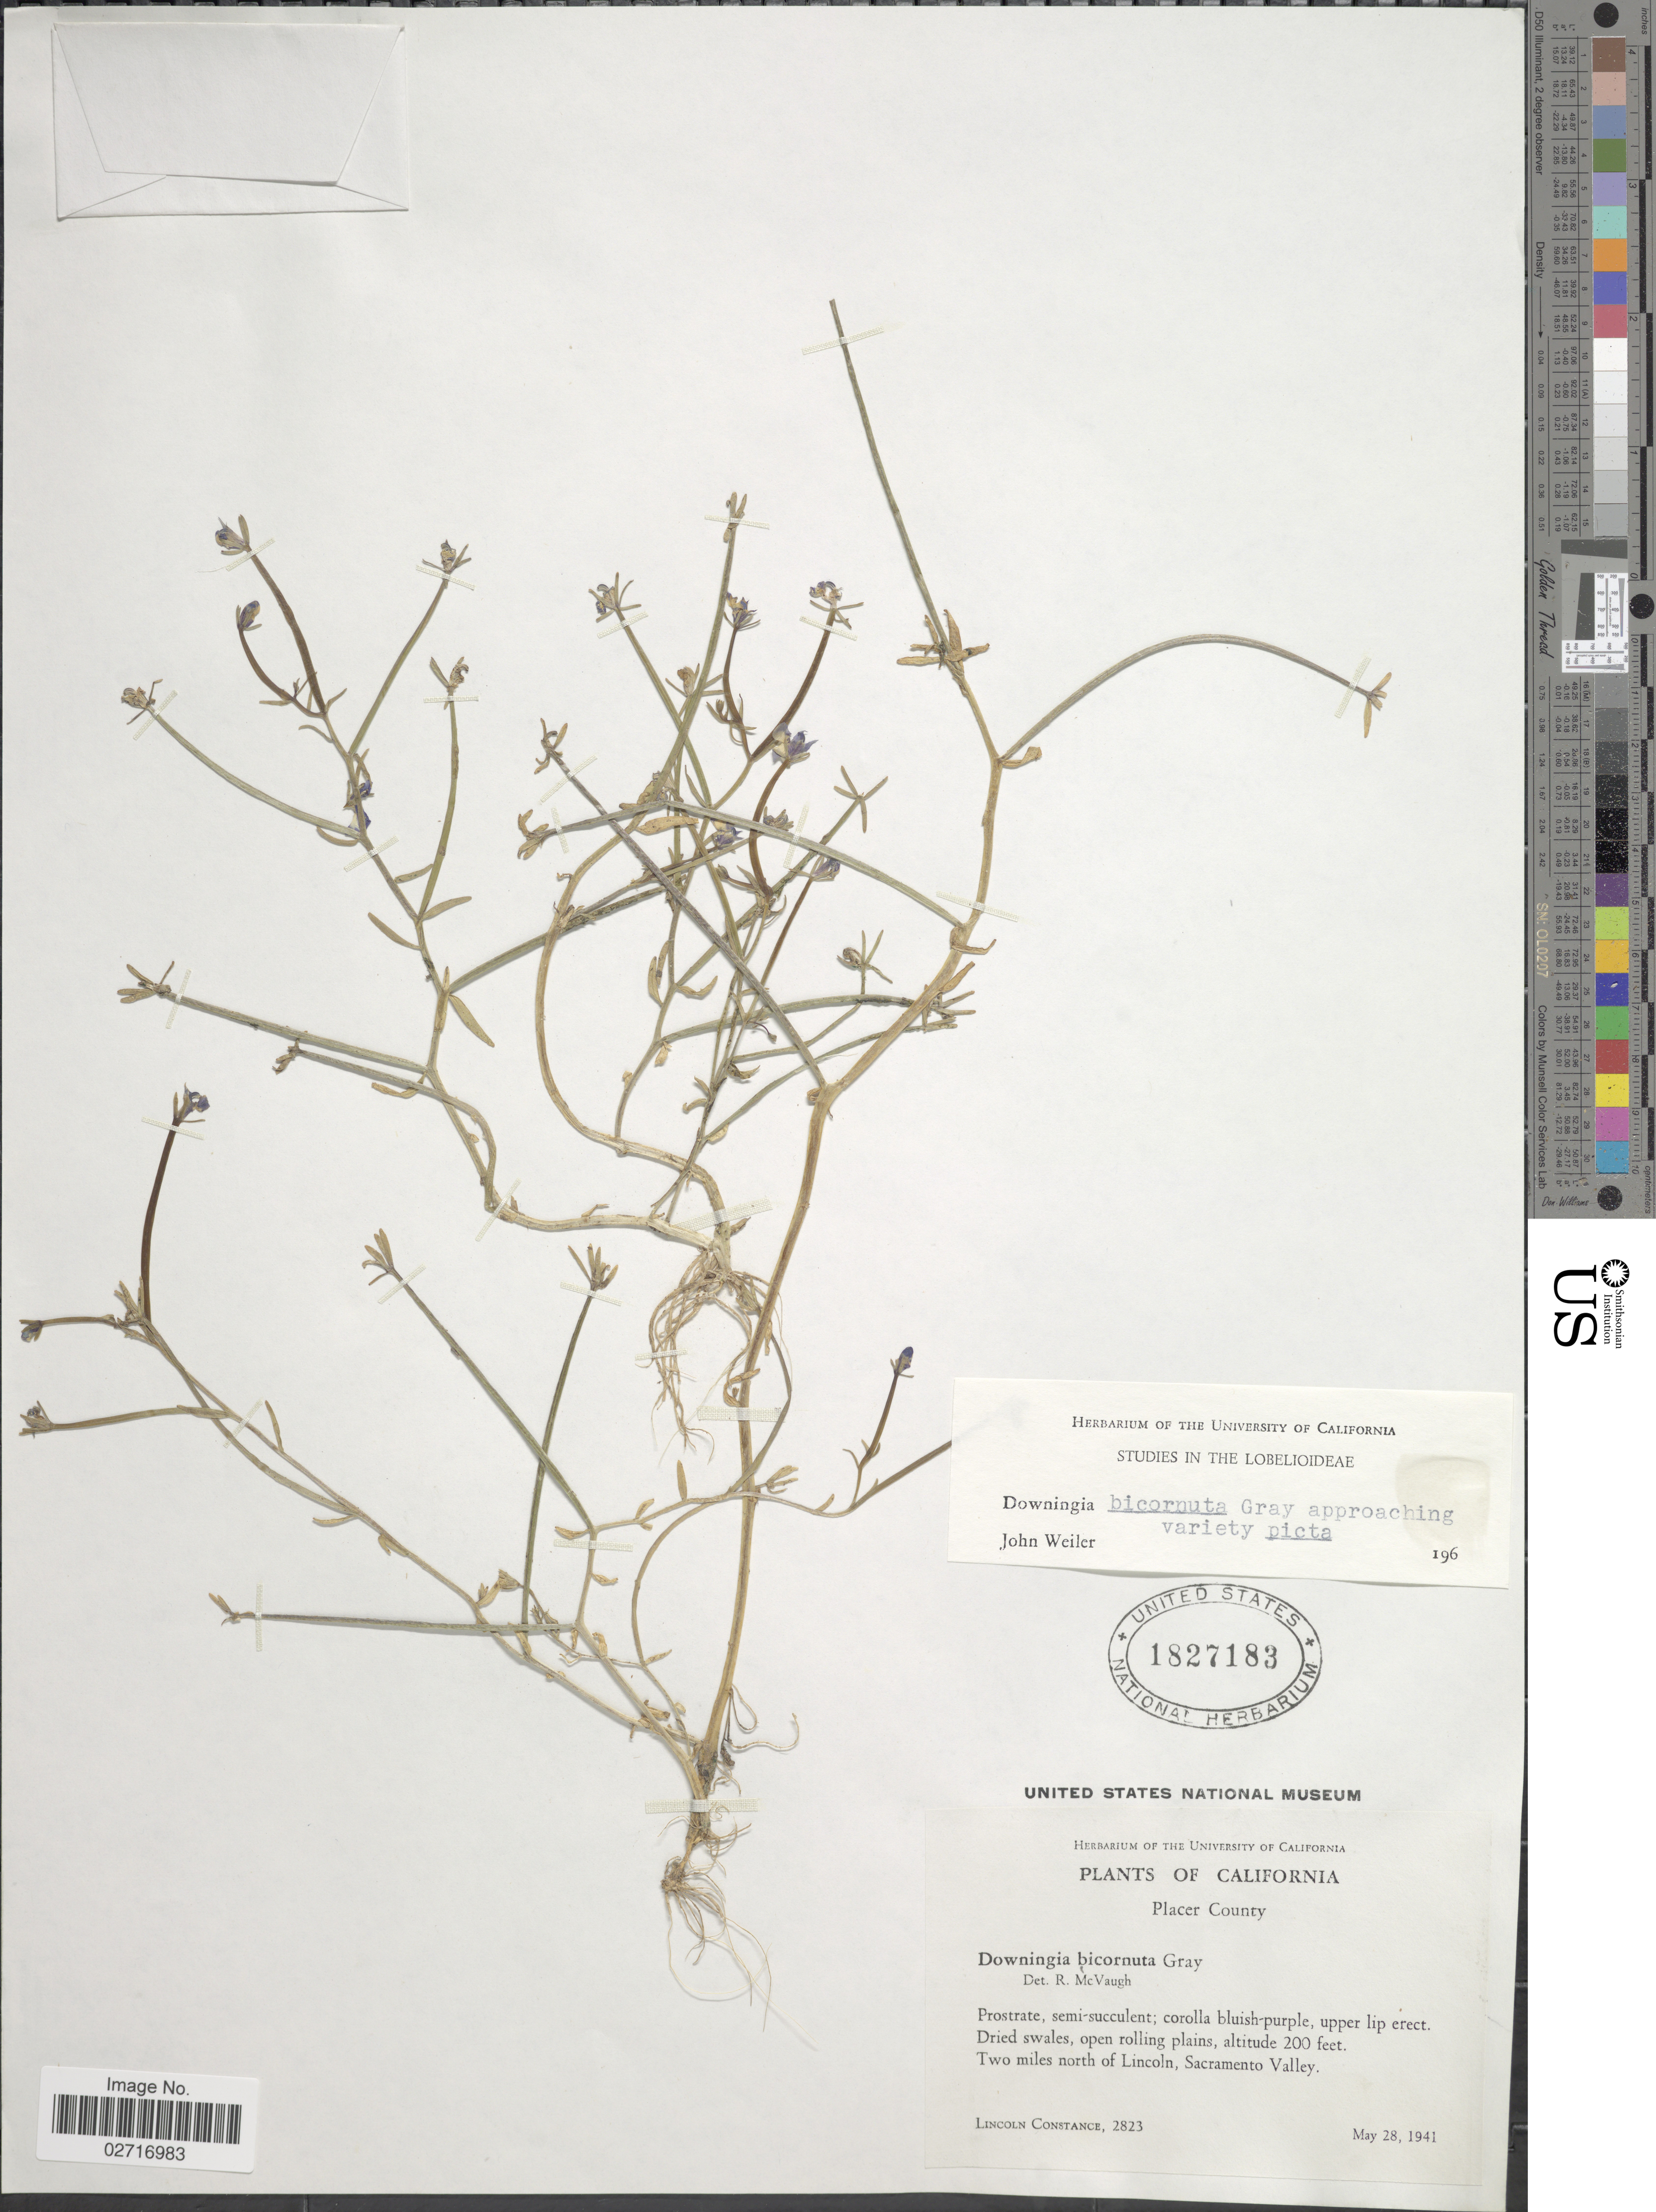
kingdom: Plantae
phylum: Tracheophyta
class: Magnoliopsida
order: Asterales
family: Campanulaceae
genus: Downingia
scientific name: Downingia bicornuta var. picta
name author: Hoover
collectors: L. Constance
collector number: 2823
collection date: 1941-05-28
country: United States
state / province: California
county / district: Placer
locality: Placer County. Two miles north of Lincoln, Sacramento Valley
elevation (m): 61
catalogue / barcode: US 1827183